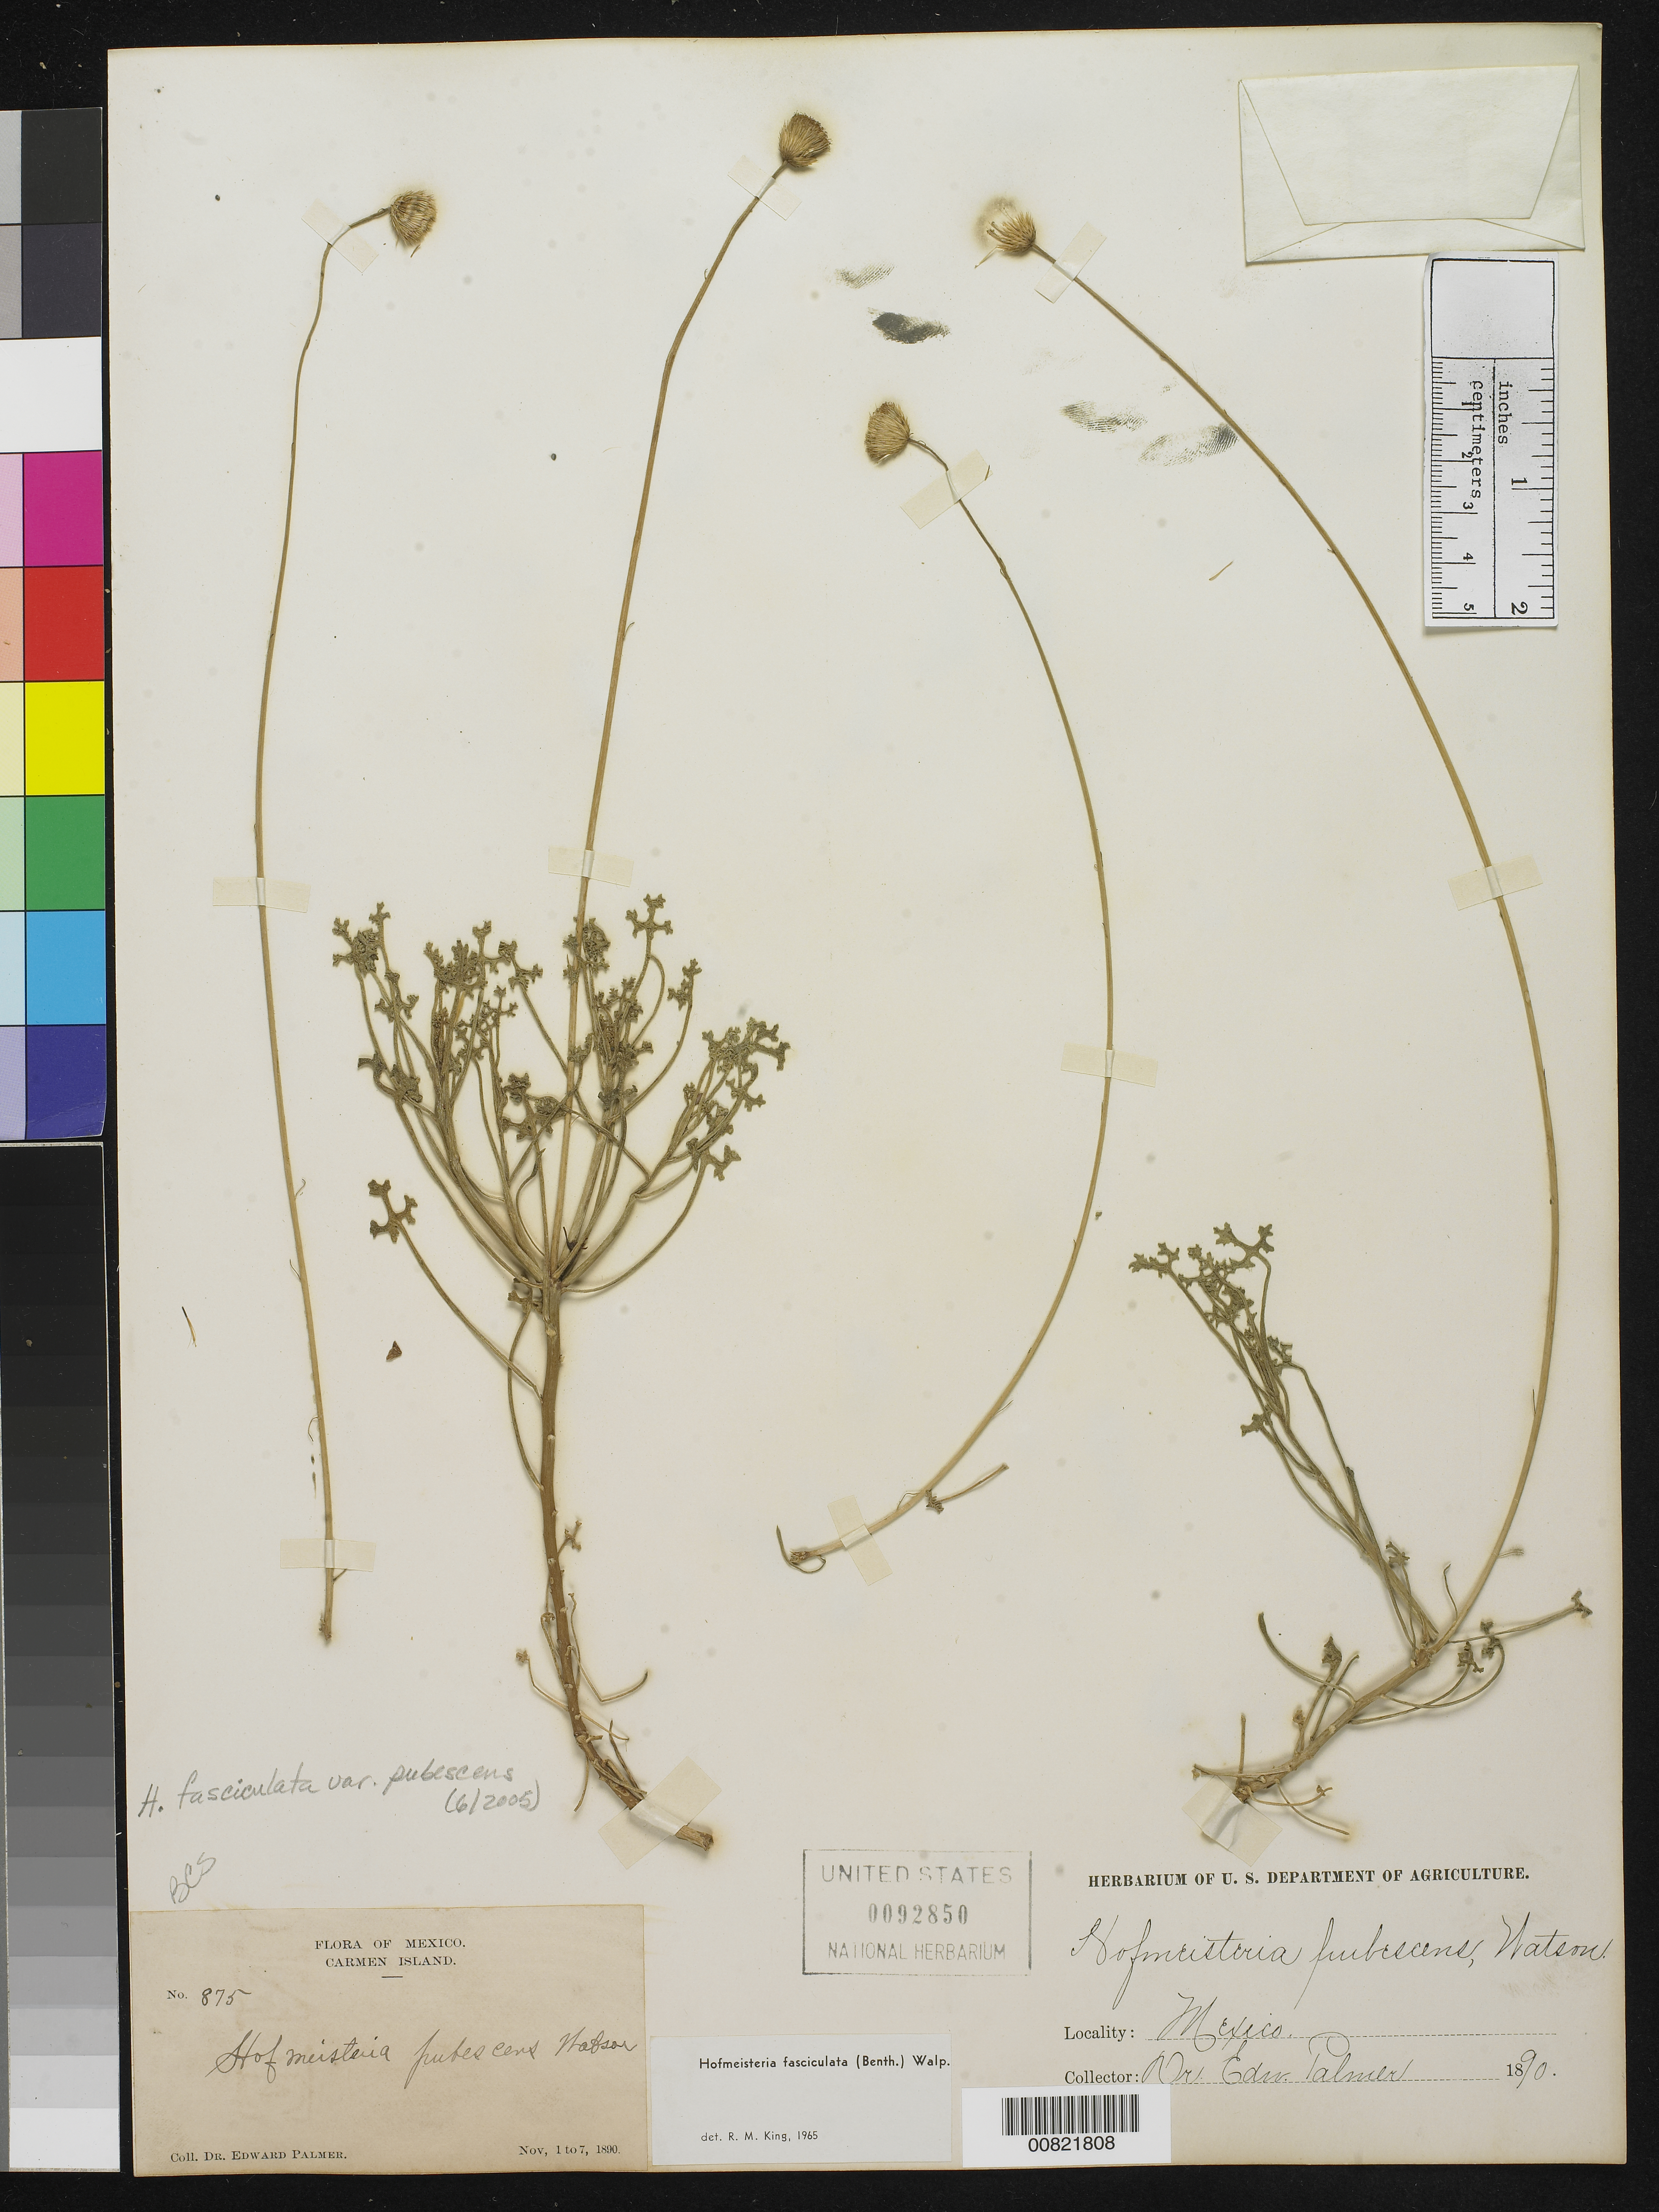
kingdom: Plantae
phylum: Tracheophyta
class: Magnoliopsida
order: Asterales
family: Asteraceae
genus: Hofmeisteria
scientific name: Hofmeisteria fasciculata var. pubescens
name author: (S. Watson) B.L. Rob.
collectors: E. Palmer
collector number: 875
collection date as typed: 01 Nov 1890 to 07 Nov 1890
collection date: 1890-11-01/1890-11-07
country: Mexico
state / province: Baja California Sur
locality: Carmen Island, Baja California Sur.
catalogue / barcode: US 92850